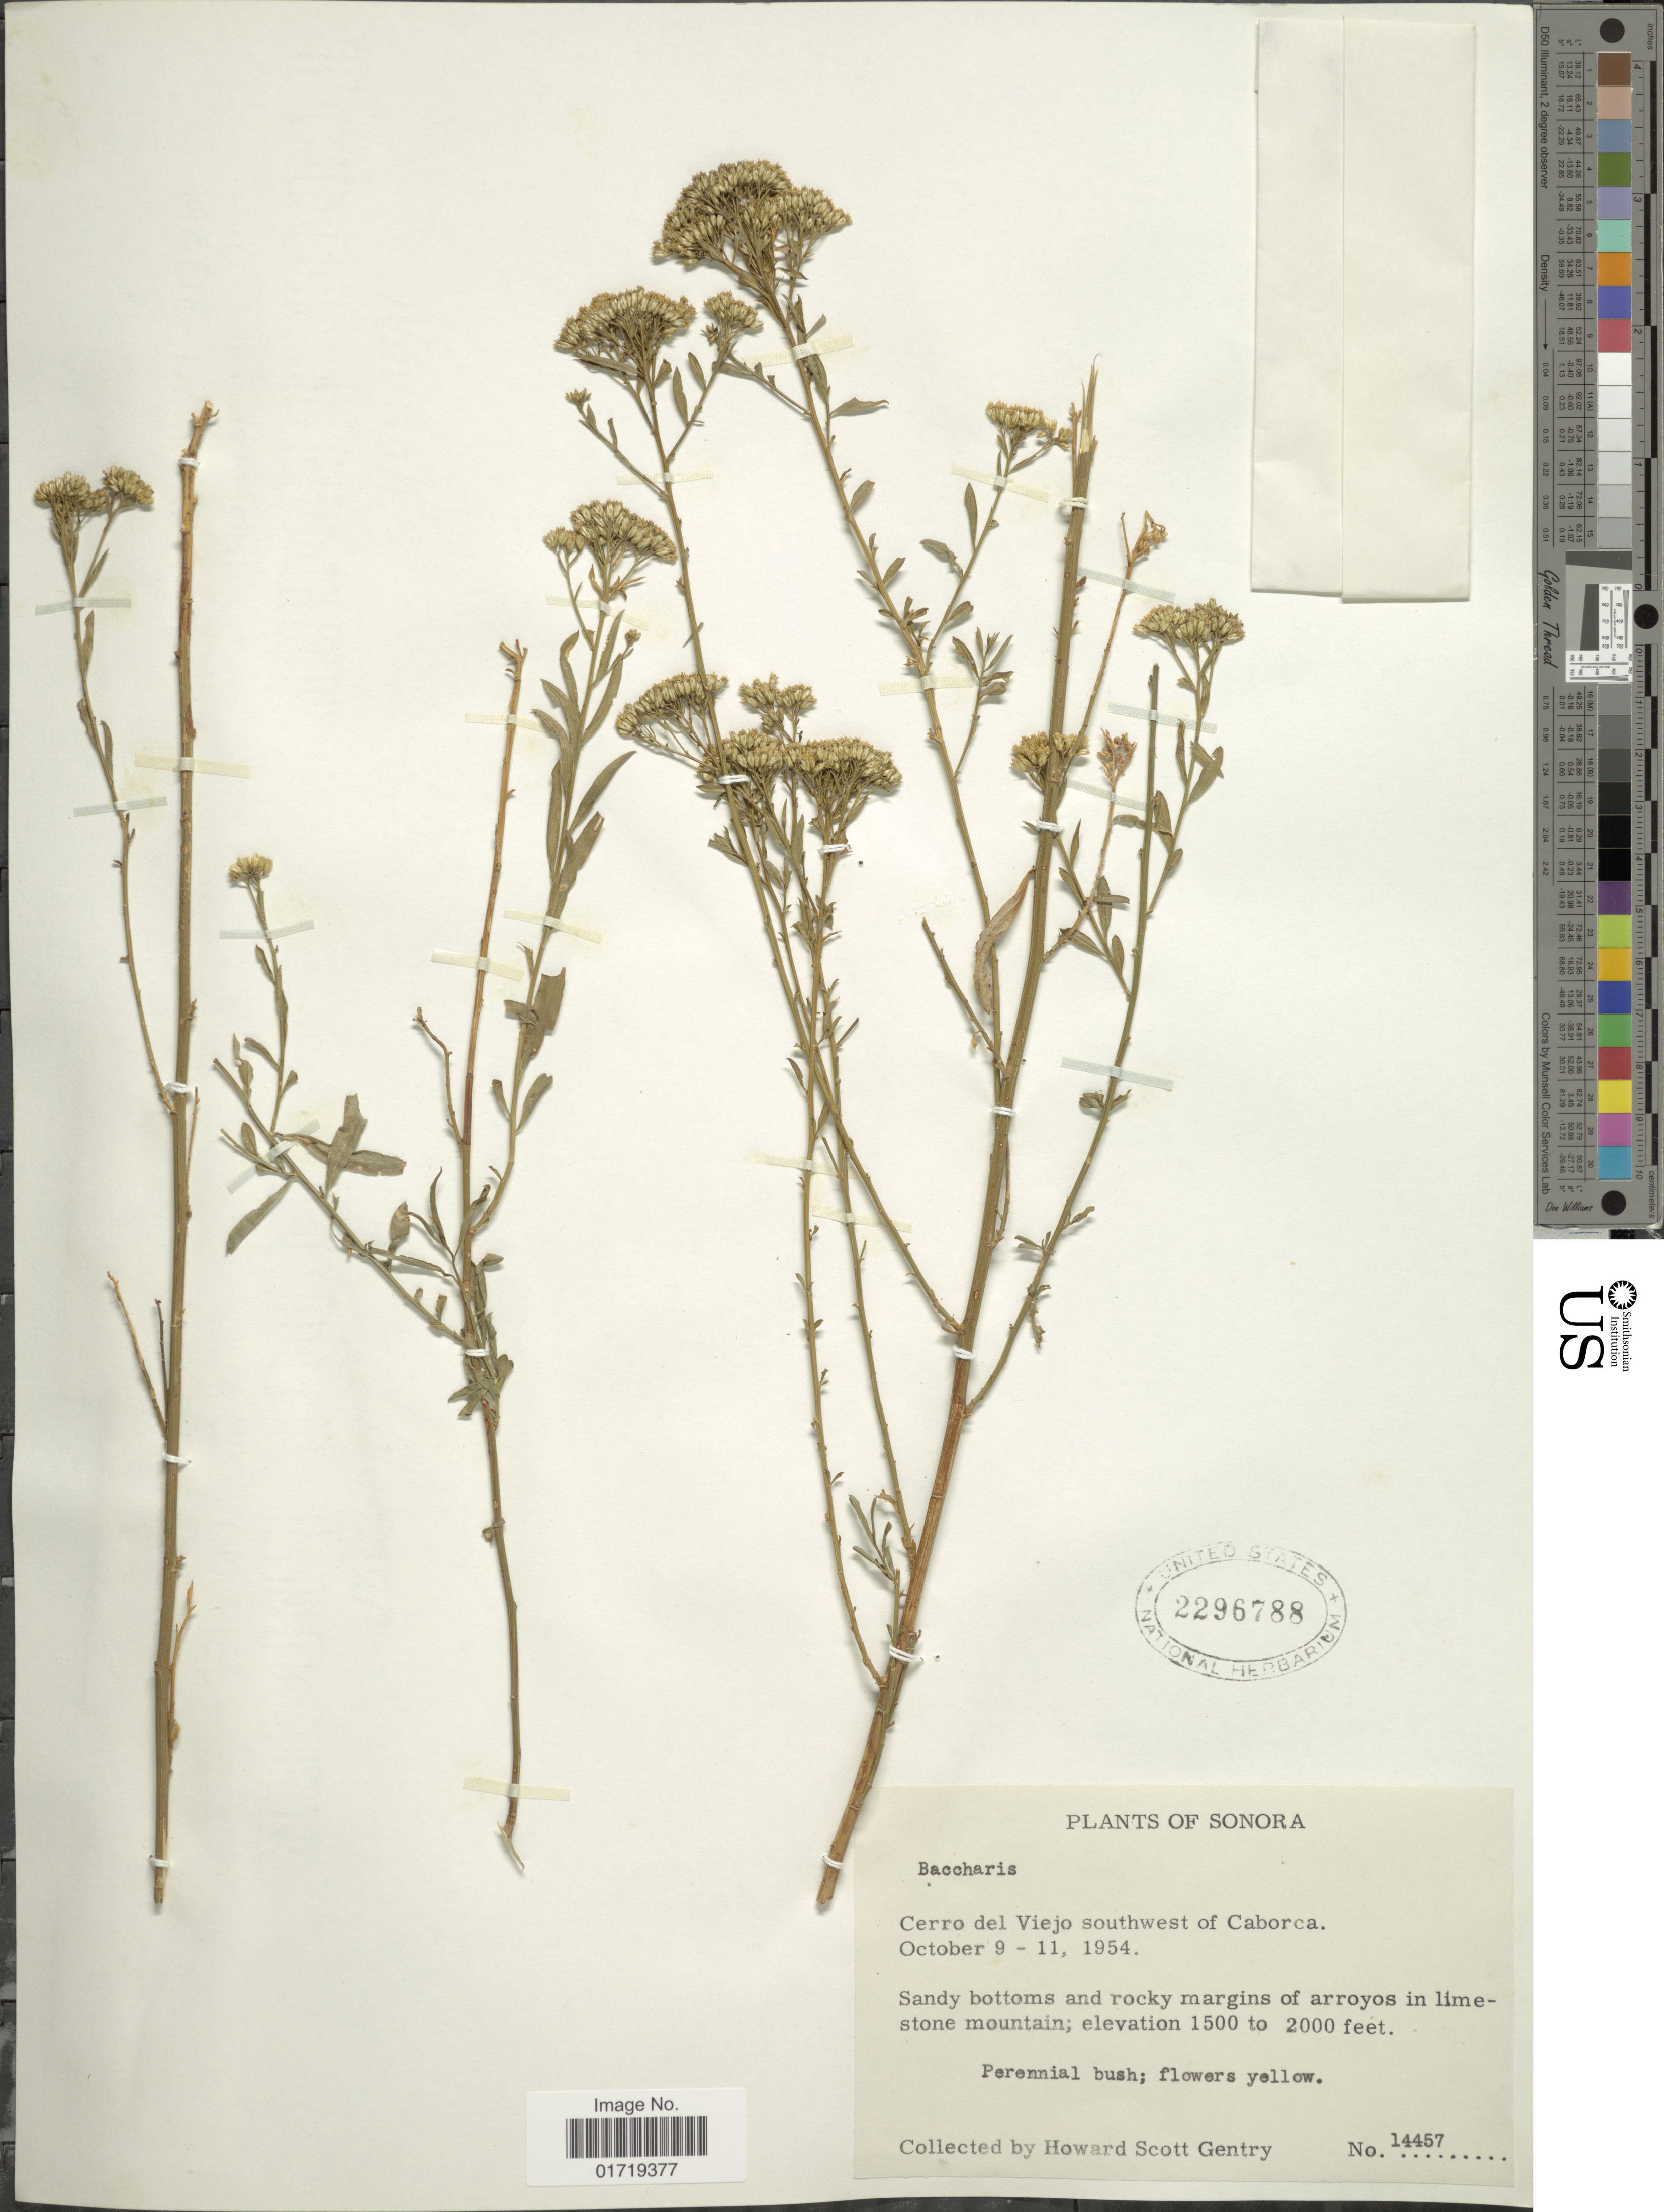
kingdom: Plantae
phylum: Tracheophyta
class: Magnoliopsida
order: Asterales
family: Asteraceae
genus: Baccharis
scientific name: Baccharis sp.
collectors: H. S. Gentry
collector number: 14457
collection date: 1954-10-09/1954-10-11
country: Mexico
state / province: Sonora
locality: Cerro del Viejo southwest of Caborca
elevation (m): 457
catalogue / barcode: US 2296788